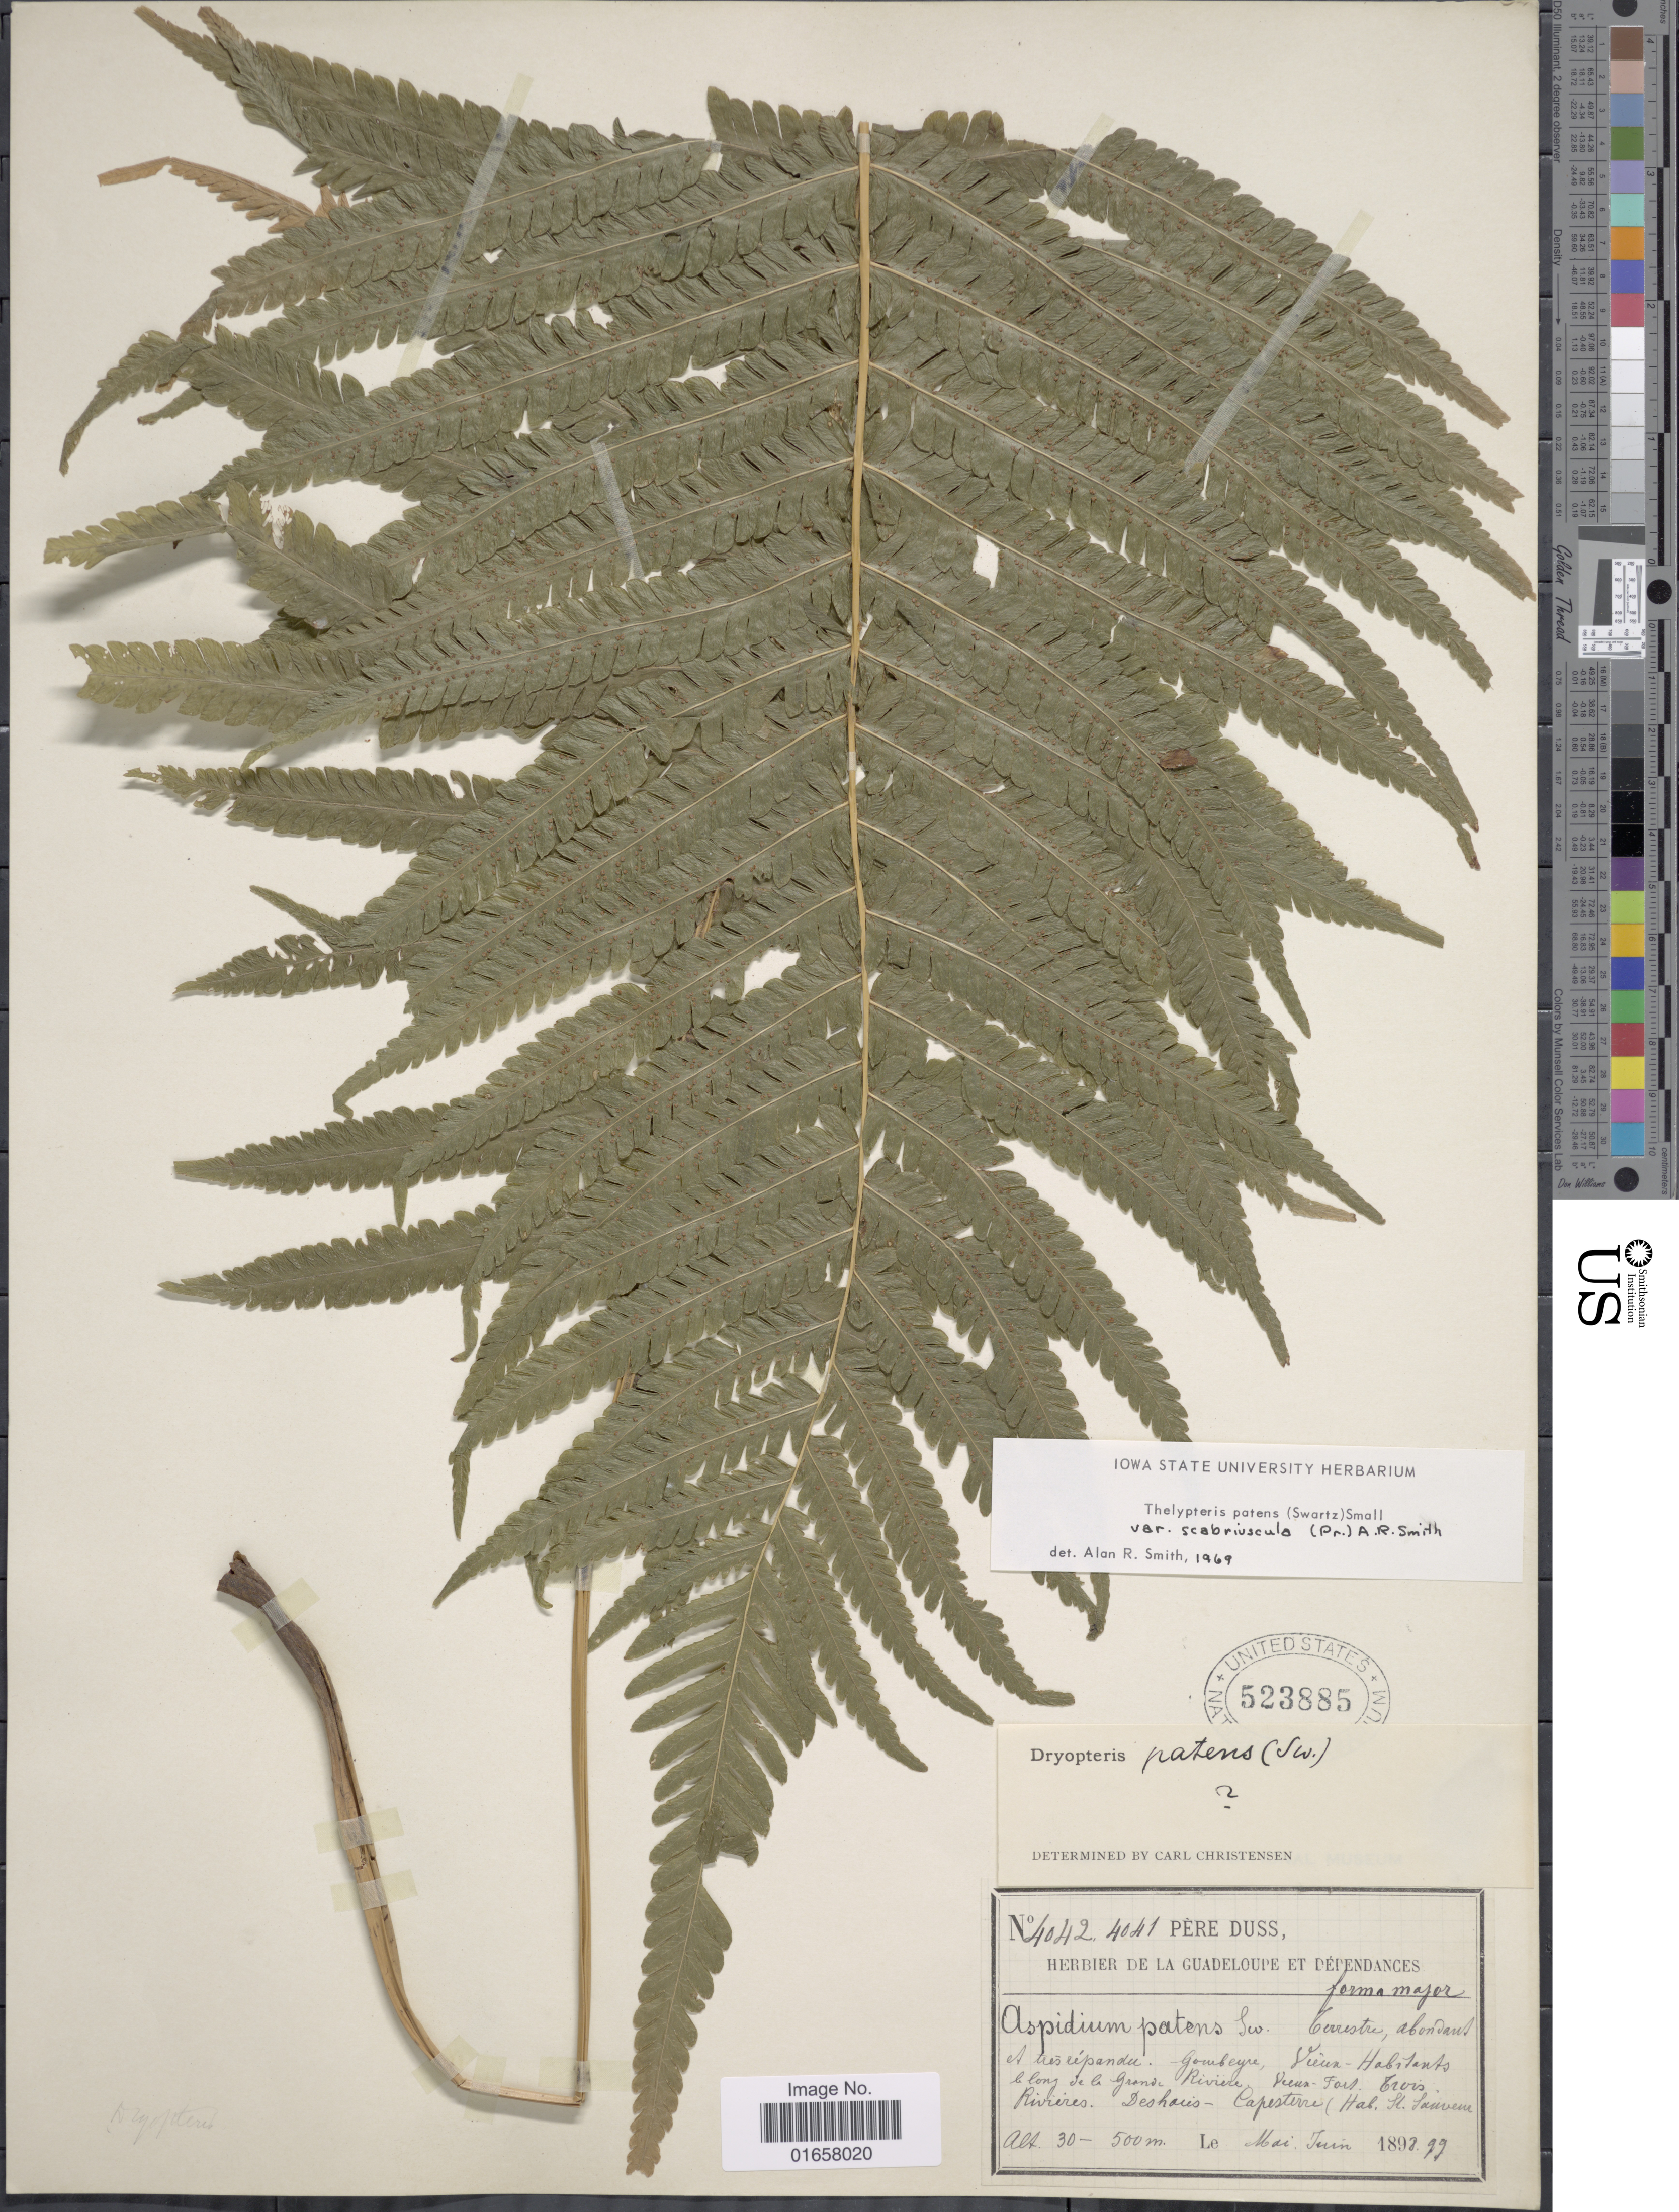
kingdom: Plantae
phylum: Tracheophyta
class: Polypodiopsida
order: Polypodiales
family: Thelypteridaceae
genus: Christella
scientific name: Christella patens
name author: (Sw.) Holttum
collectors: Père Duss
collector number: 4042/4041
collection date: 1898-05/1899-06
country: Guadeloupe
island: Leeward Is.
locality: Gourbeyre, Vieux-Habitants, le long de le Grande Riviere, Vieux-Fort, Trois-Rivieres, Deshaies-Capesterre (Hab. St. Sauveur).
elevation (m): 30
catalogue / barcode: US 523885